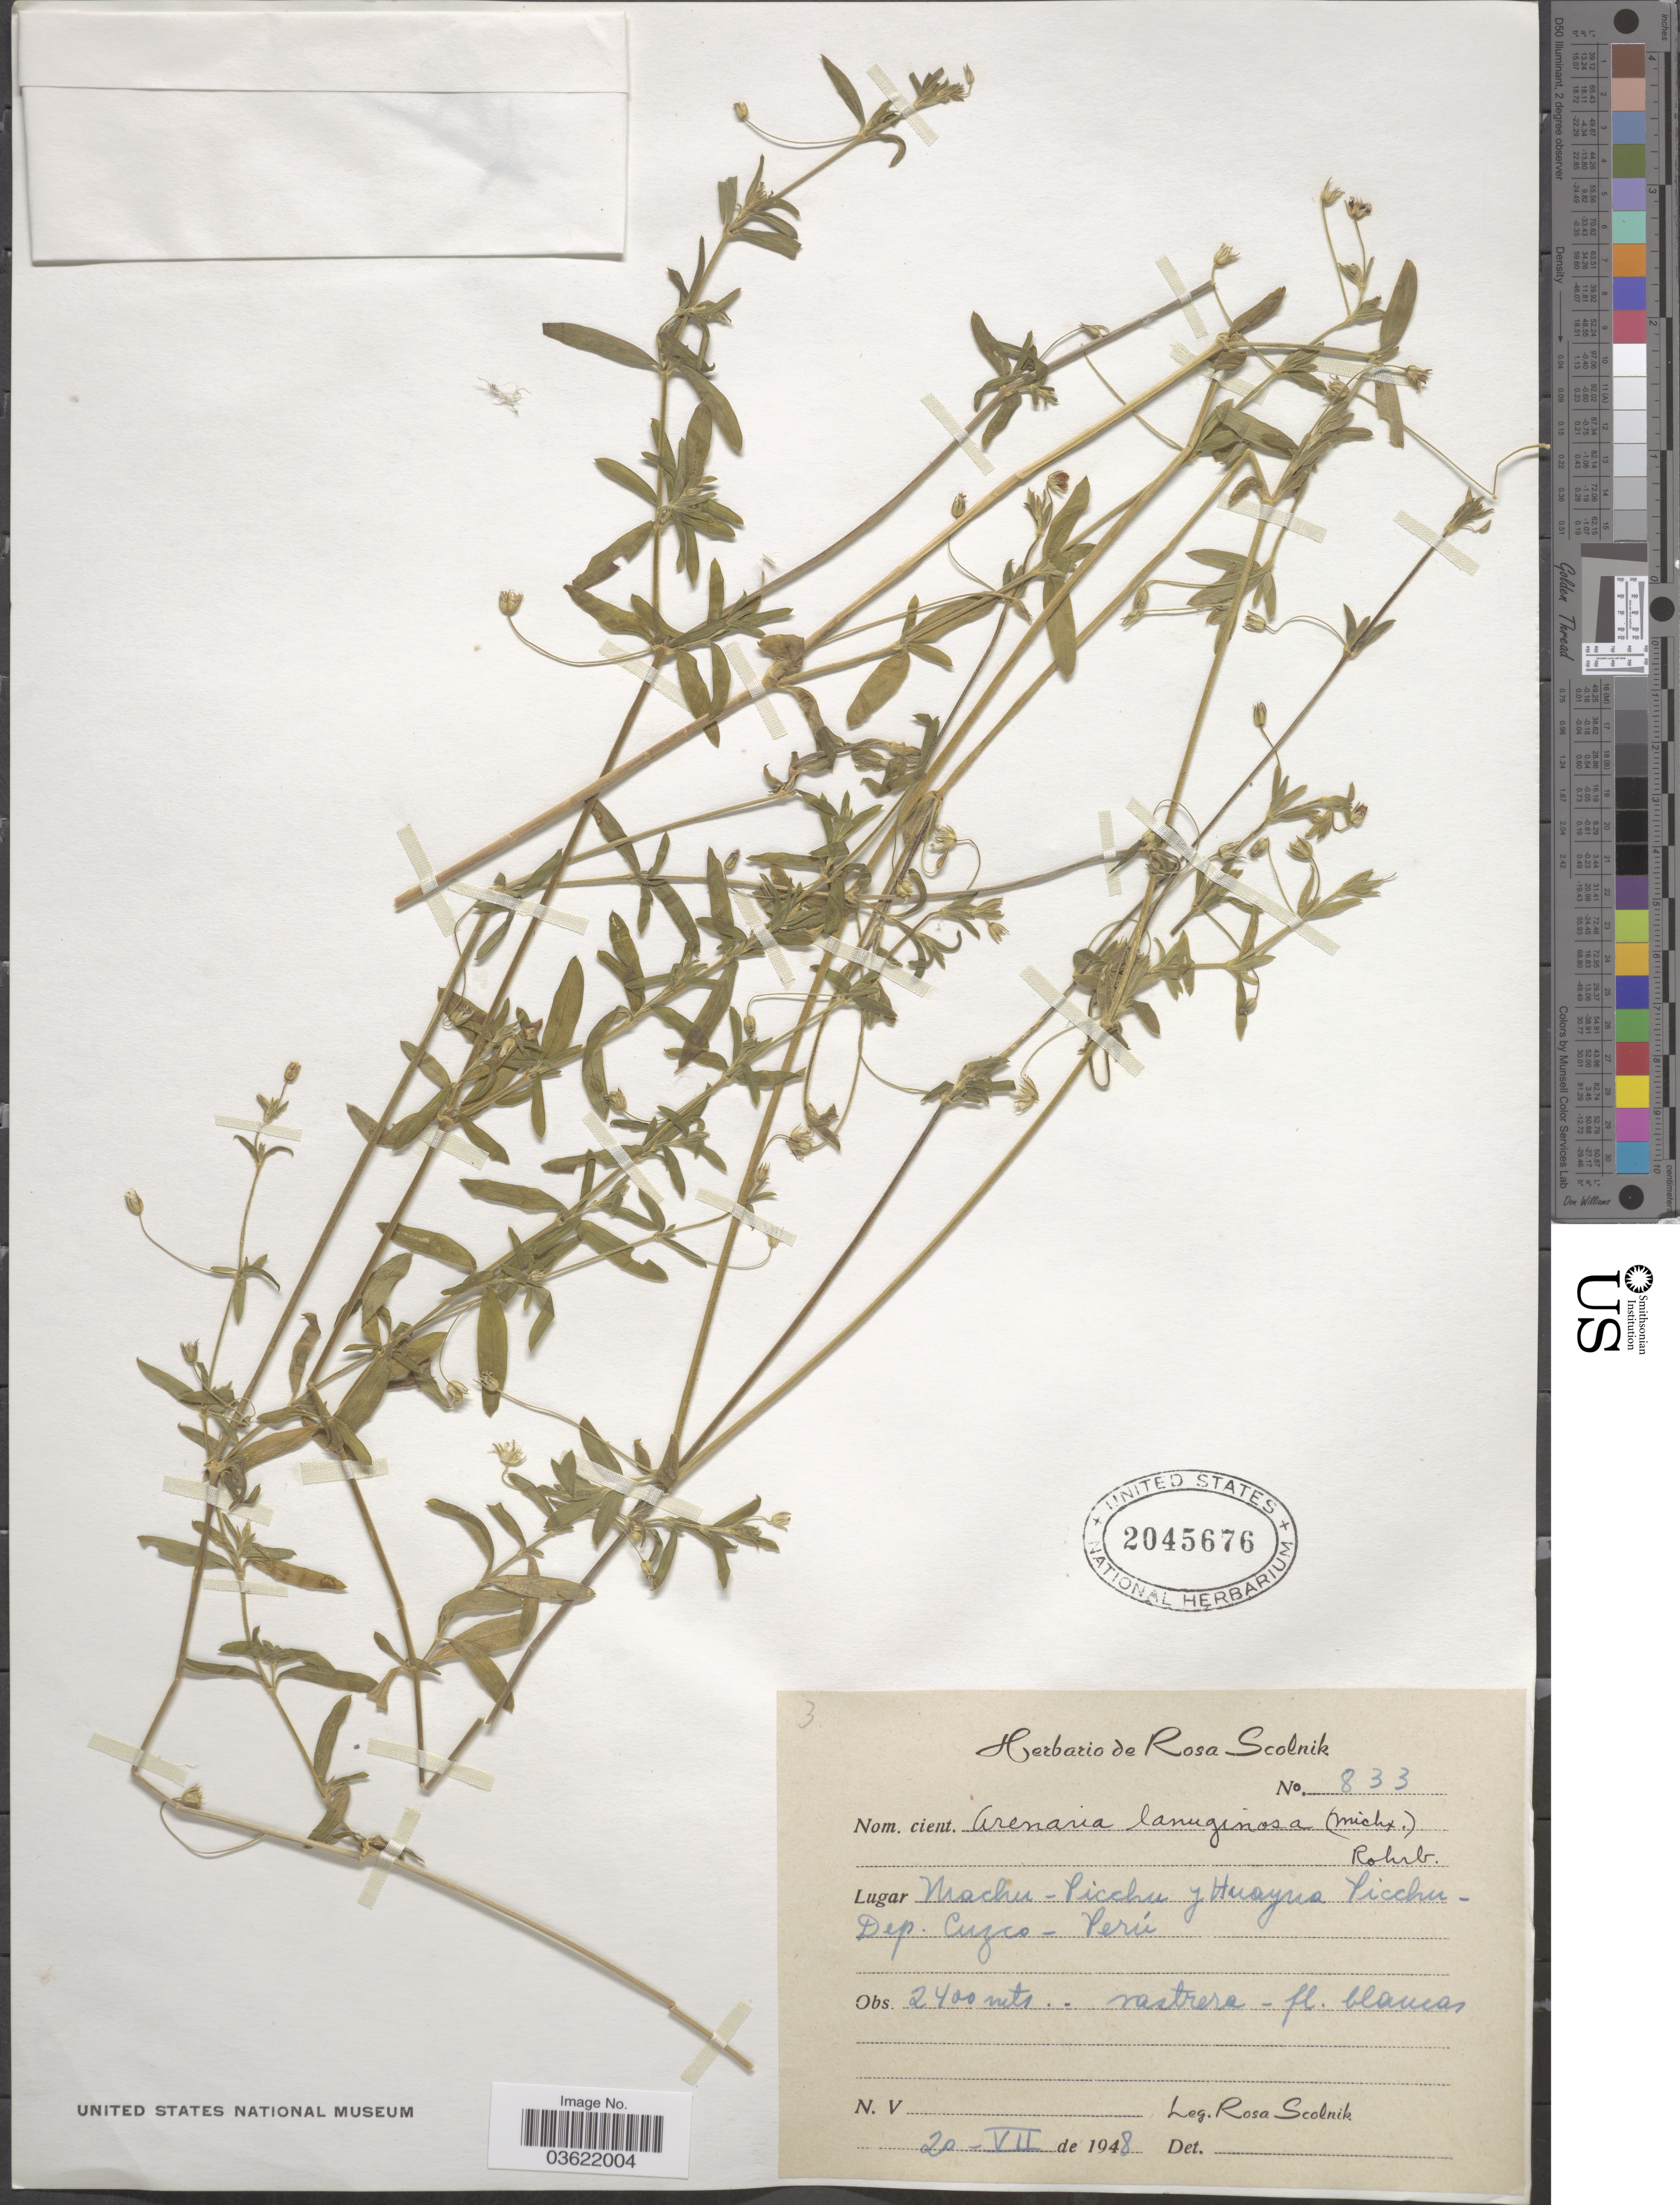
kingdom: Plantae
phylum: Tracheophyta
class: Magnoliopsida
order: Caryophyllales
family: Caryophyllaceae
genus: Arenaria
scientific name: Arenaria lanuginosa var. megalantha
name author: Rohrb.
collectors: R. Scolnik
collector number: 833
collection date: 1948-07-20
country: Peru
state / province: Cusco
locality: Machu-Picchu y Huayna Picchu - Dep. Cuzco.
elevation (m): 2400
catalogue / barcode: US 2045676